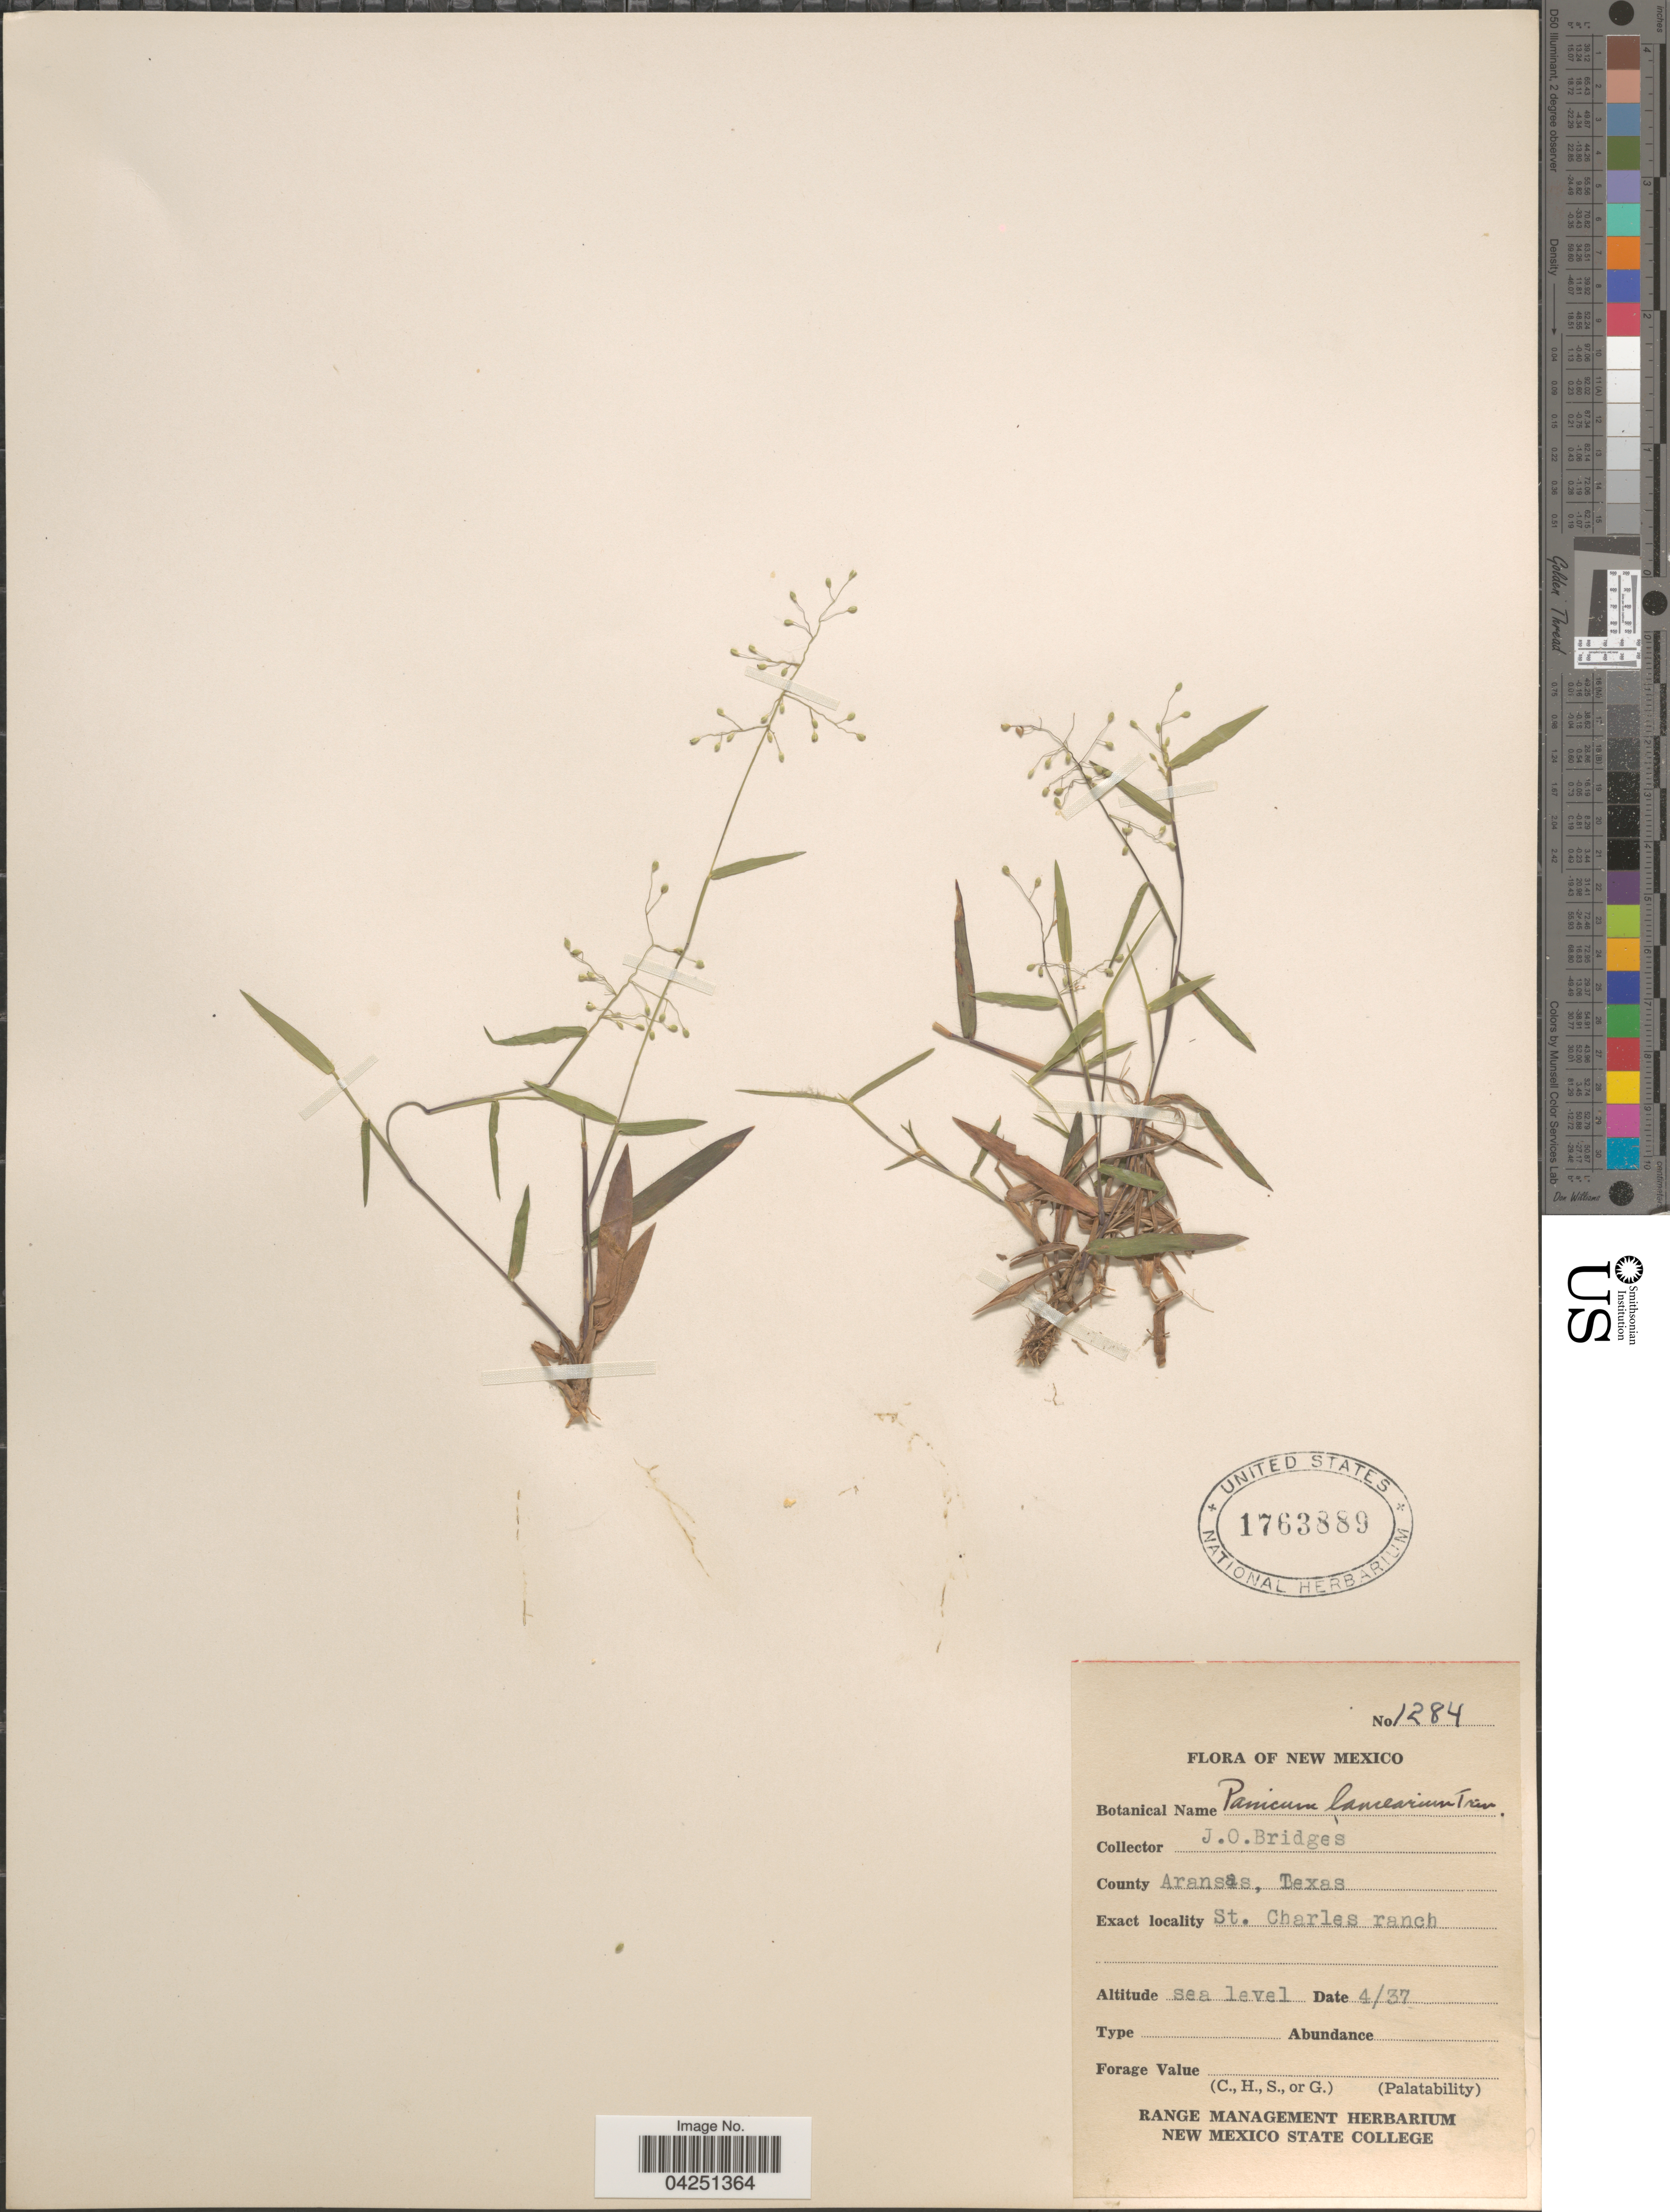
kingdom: Plantae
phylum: Tracheophyta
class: Liliopsida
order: Poales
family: Poaceae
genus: Dichanthelium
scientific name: Dichanthelium acuminatum var. acuminatum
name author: (Sw.) Gould & C.A. Clark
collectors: J. Bridges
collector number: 1284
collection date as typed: Transcribed d/m/y: /4/37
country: United States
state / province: New Mexico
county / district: Aransas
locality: New Mexico. County Aransas, Texas. St. Charles ranch.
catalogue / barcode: US 1763889